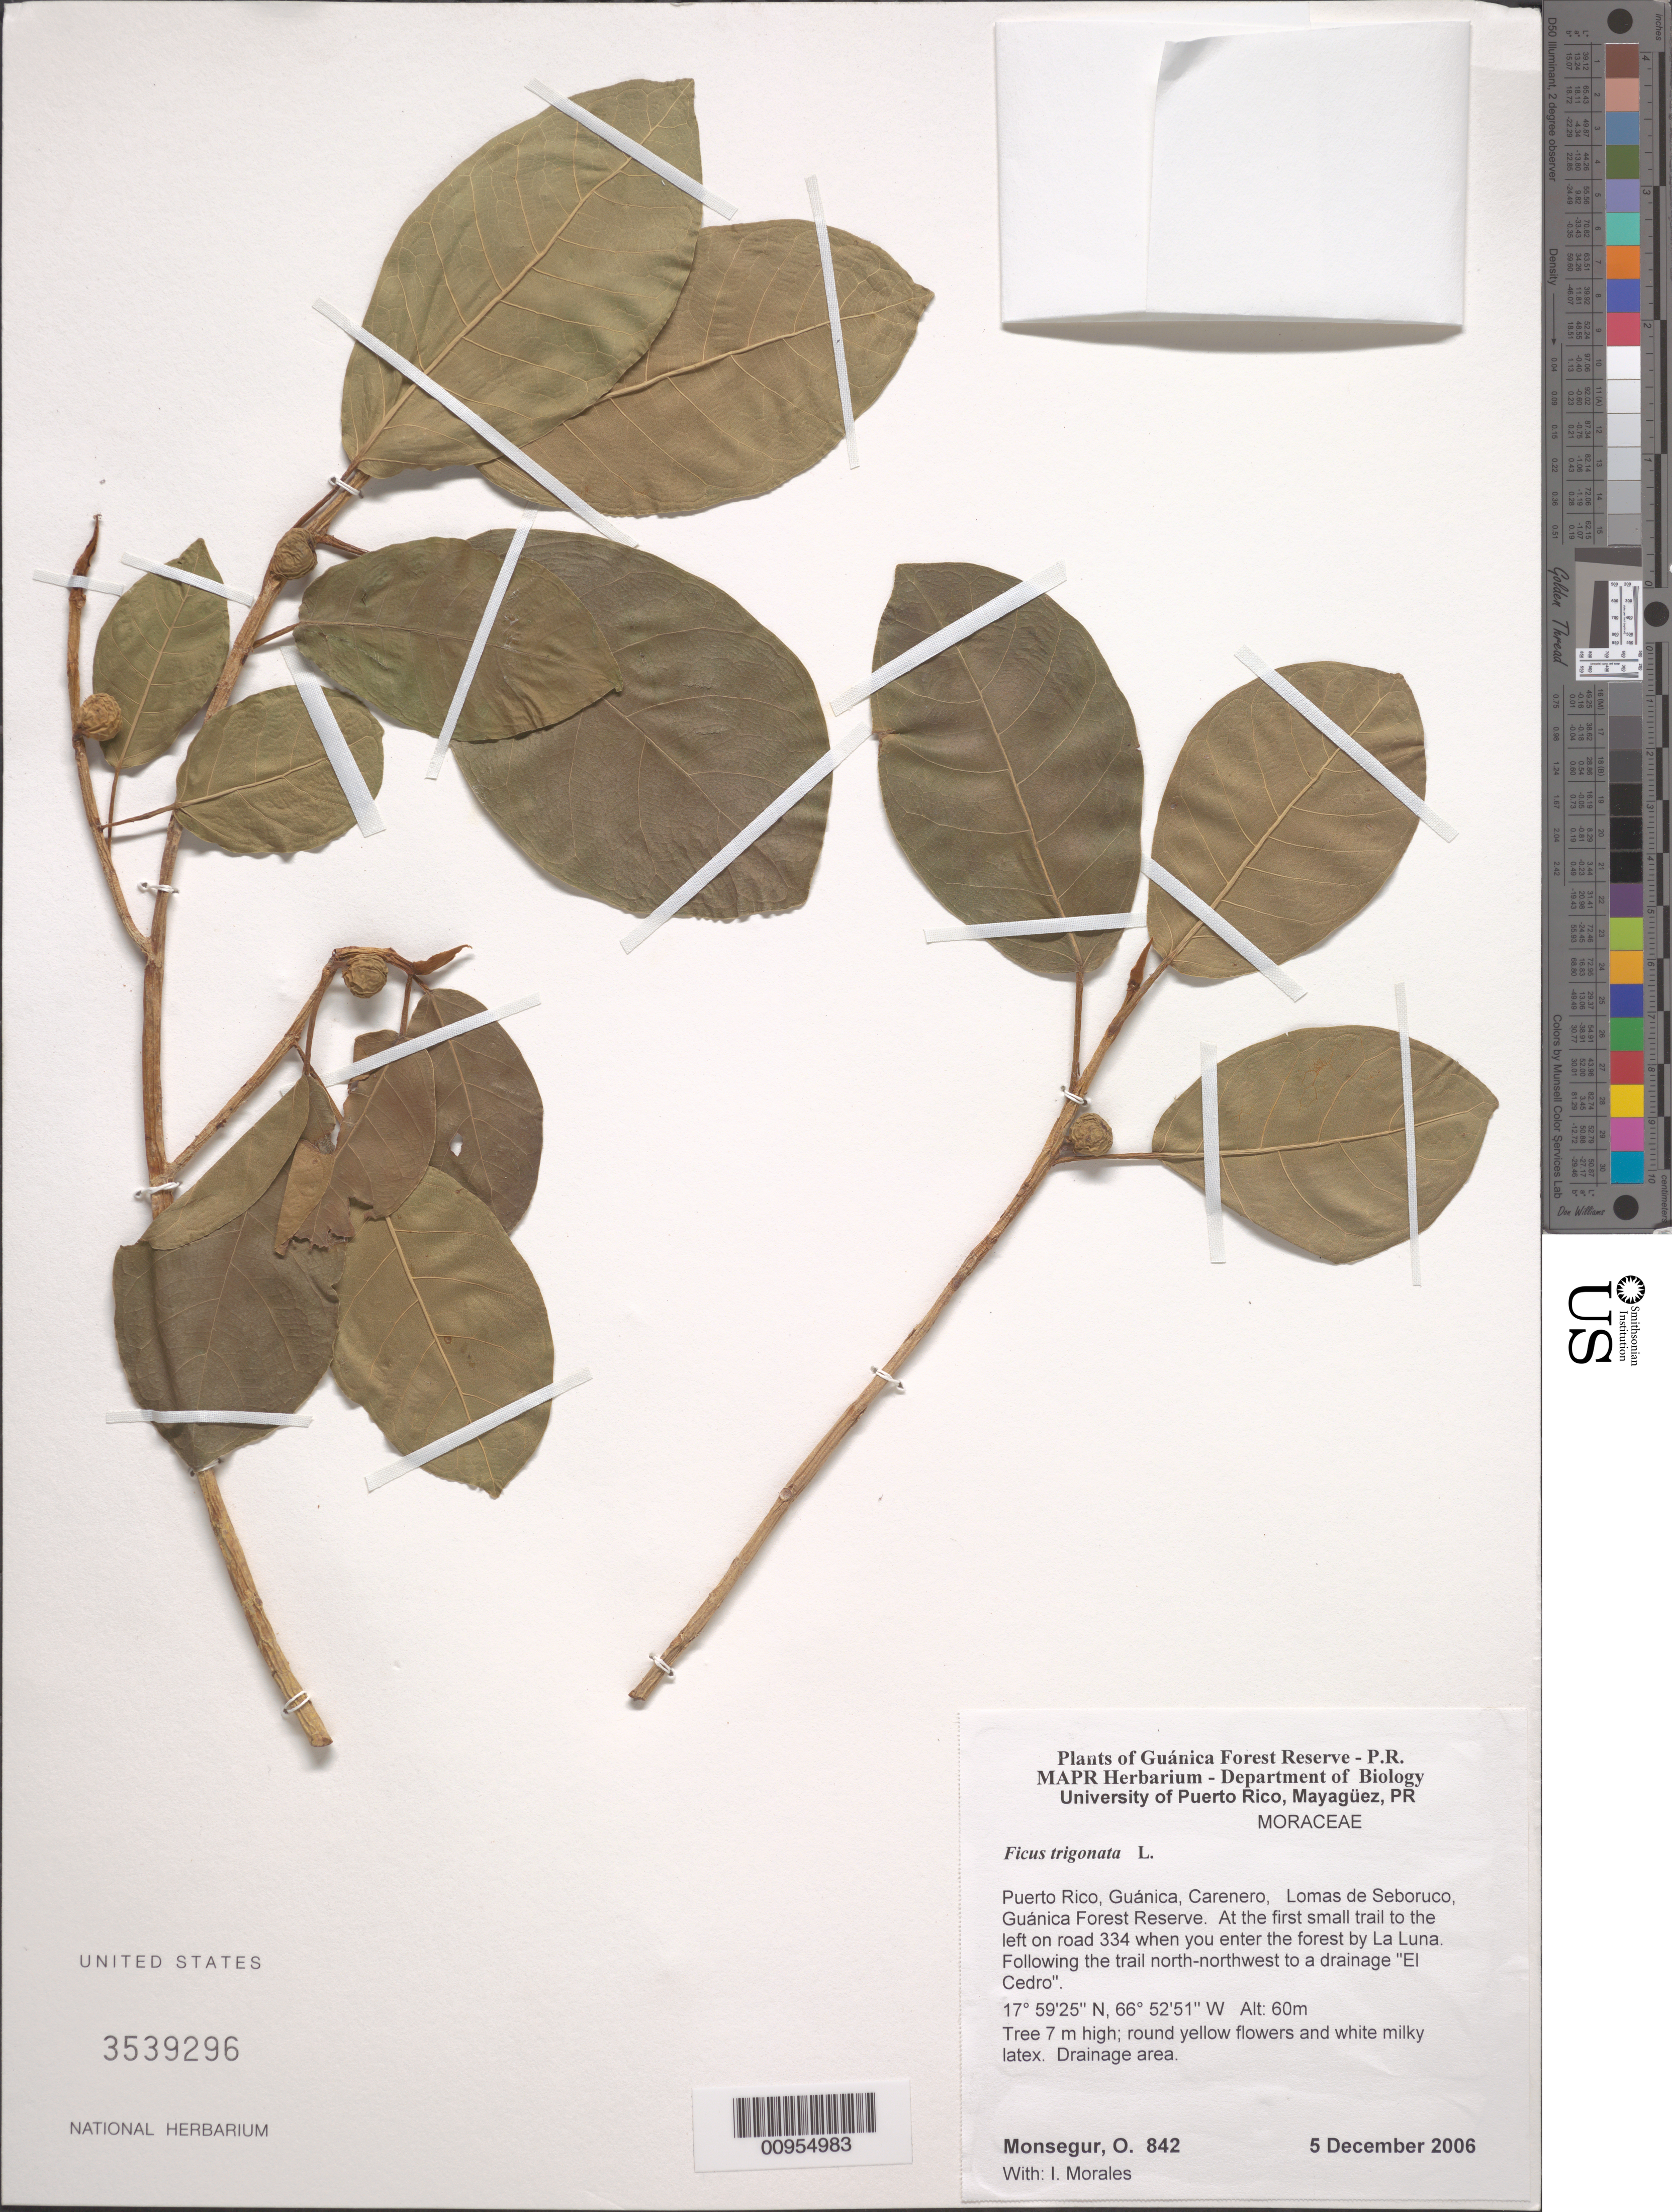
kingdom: Plantae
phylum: Tracheophyta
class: Magnoliopsida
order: Rosales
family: Moraceae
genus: Ficus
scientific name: Ficus trigonata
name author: L.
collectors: O. Monsegur & I. Morales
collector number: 842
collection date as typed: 05 Dec 2006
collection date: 2006-12-05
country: Puerto Rico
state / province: Guánica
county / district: Carenero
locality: Guánica Forest Reserve. Lomas de Seboruco, at the first small trail to the left on road 334 when you enter the forest by La Luna. Entrance to "El Cedro".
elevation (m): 60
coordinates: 17.5925, 66.525144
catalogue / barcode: US 3539296